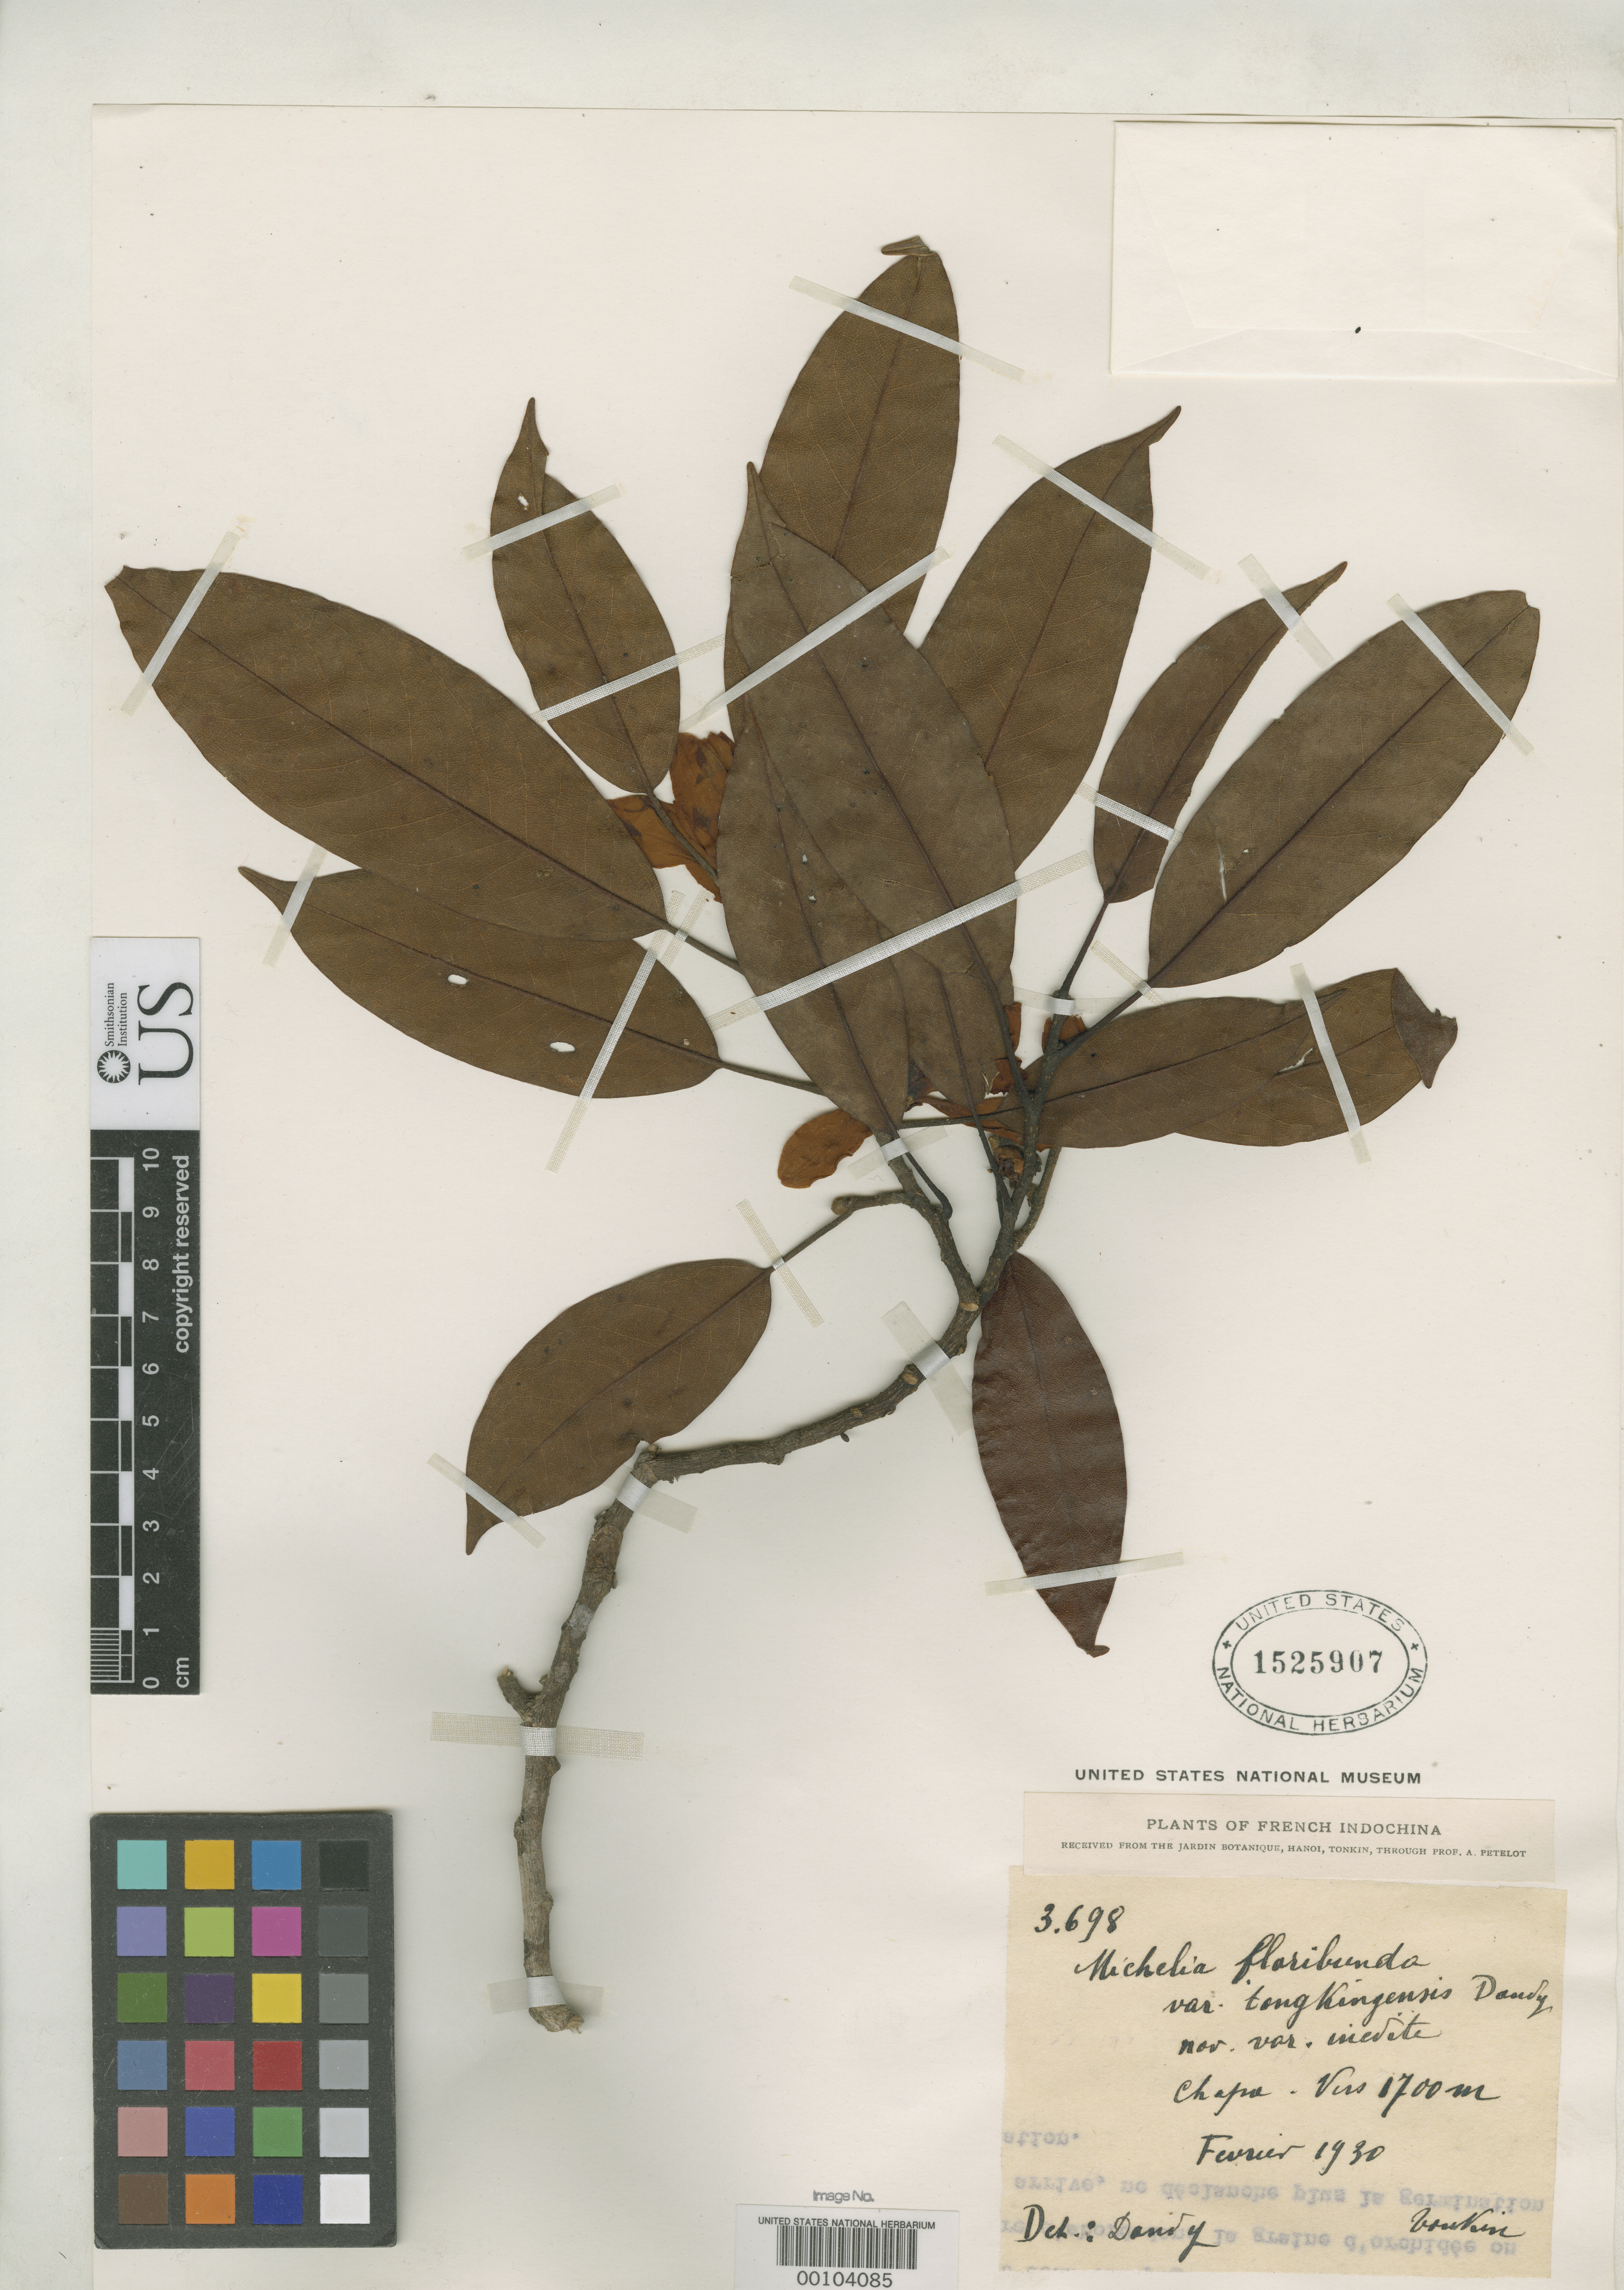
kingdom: Plantae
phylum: Tracheophyta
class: Magnoliopsida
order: Magnoliales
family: Magnoliaceae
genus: Michelia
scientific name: Michelia floribunda var. tongkingensis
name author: Dandy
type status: Isotype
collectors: P. A. Pételot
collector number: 3698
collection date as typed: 07 Feb 1930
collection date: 1930-02-07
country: Vietnam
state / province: Lao / Kay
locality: Chapa.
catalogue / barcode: US 1525907